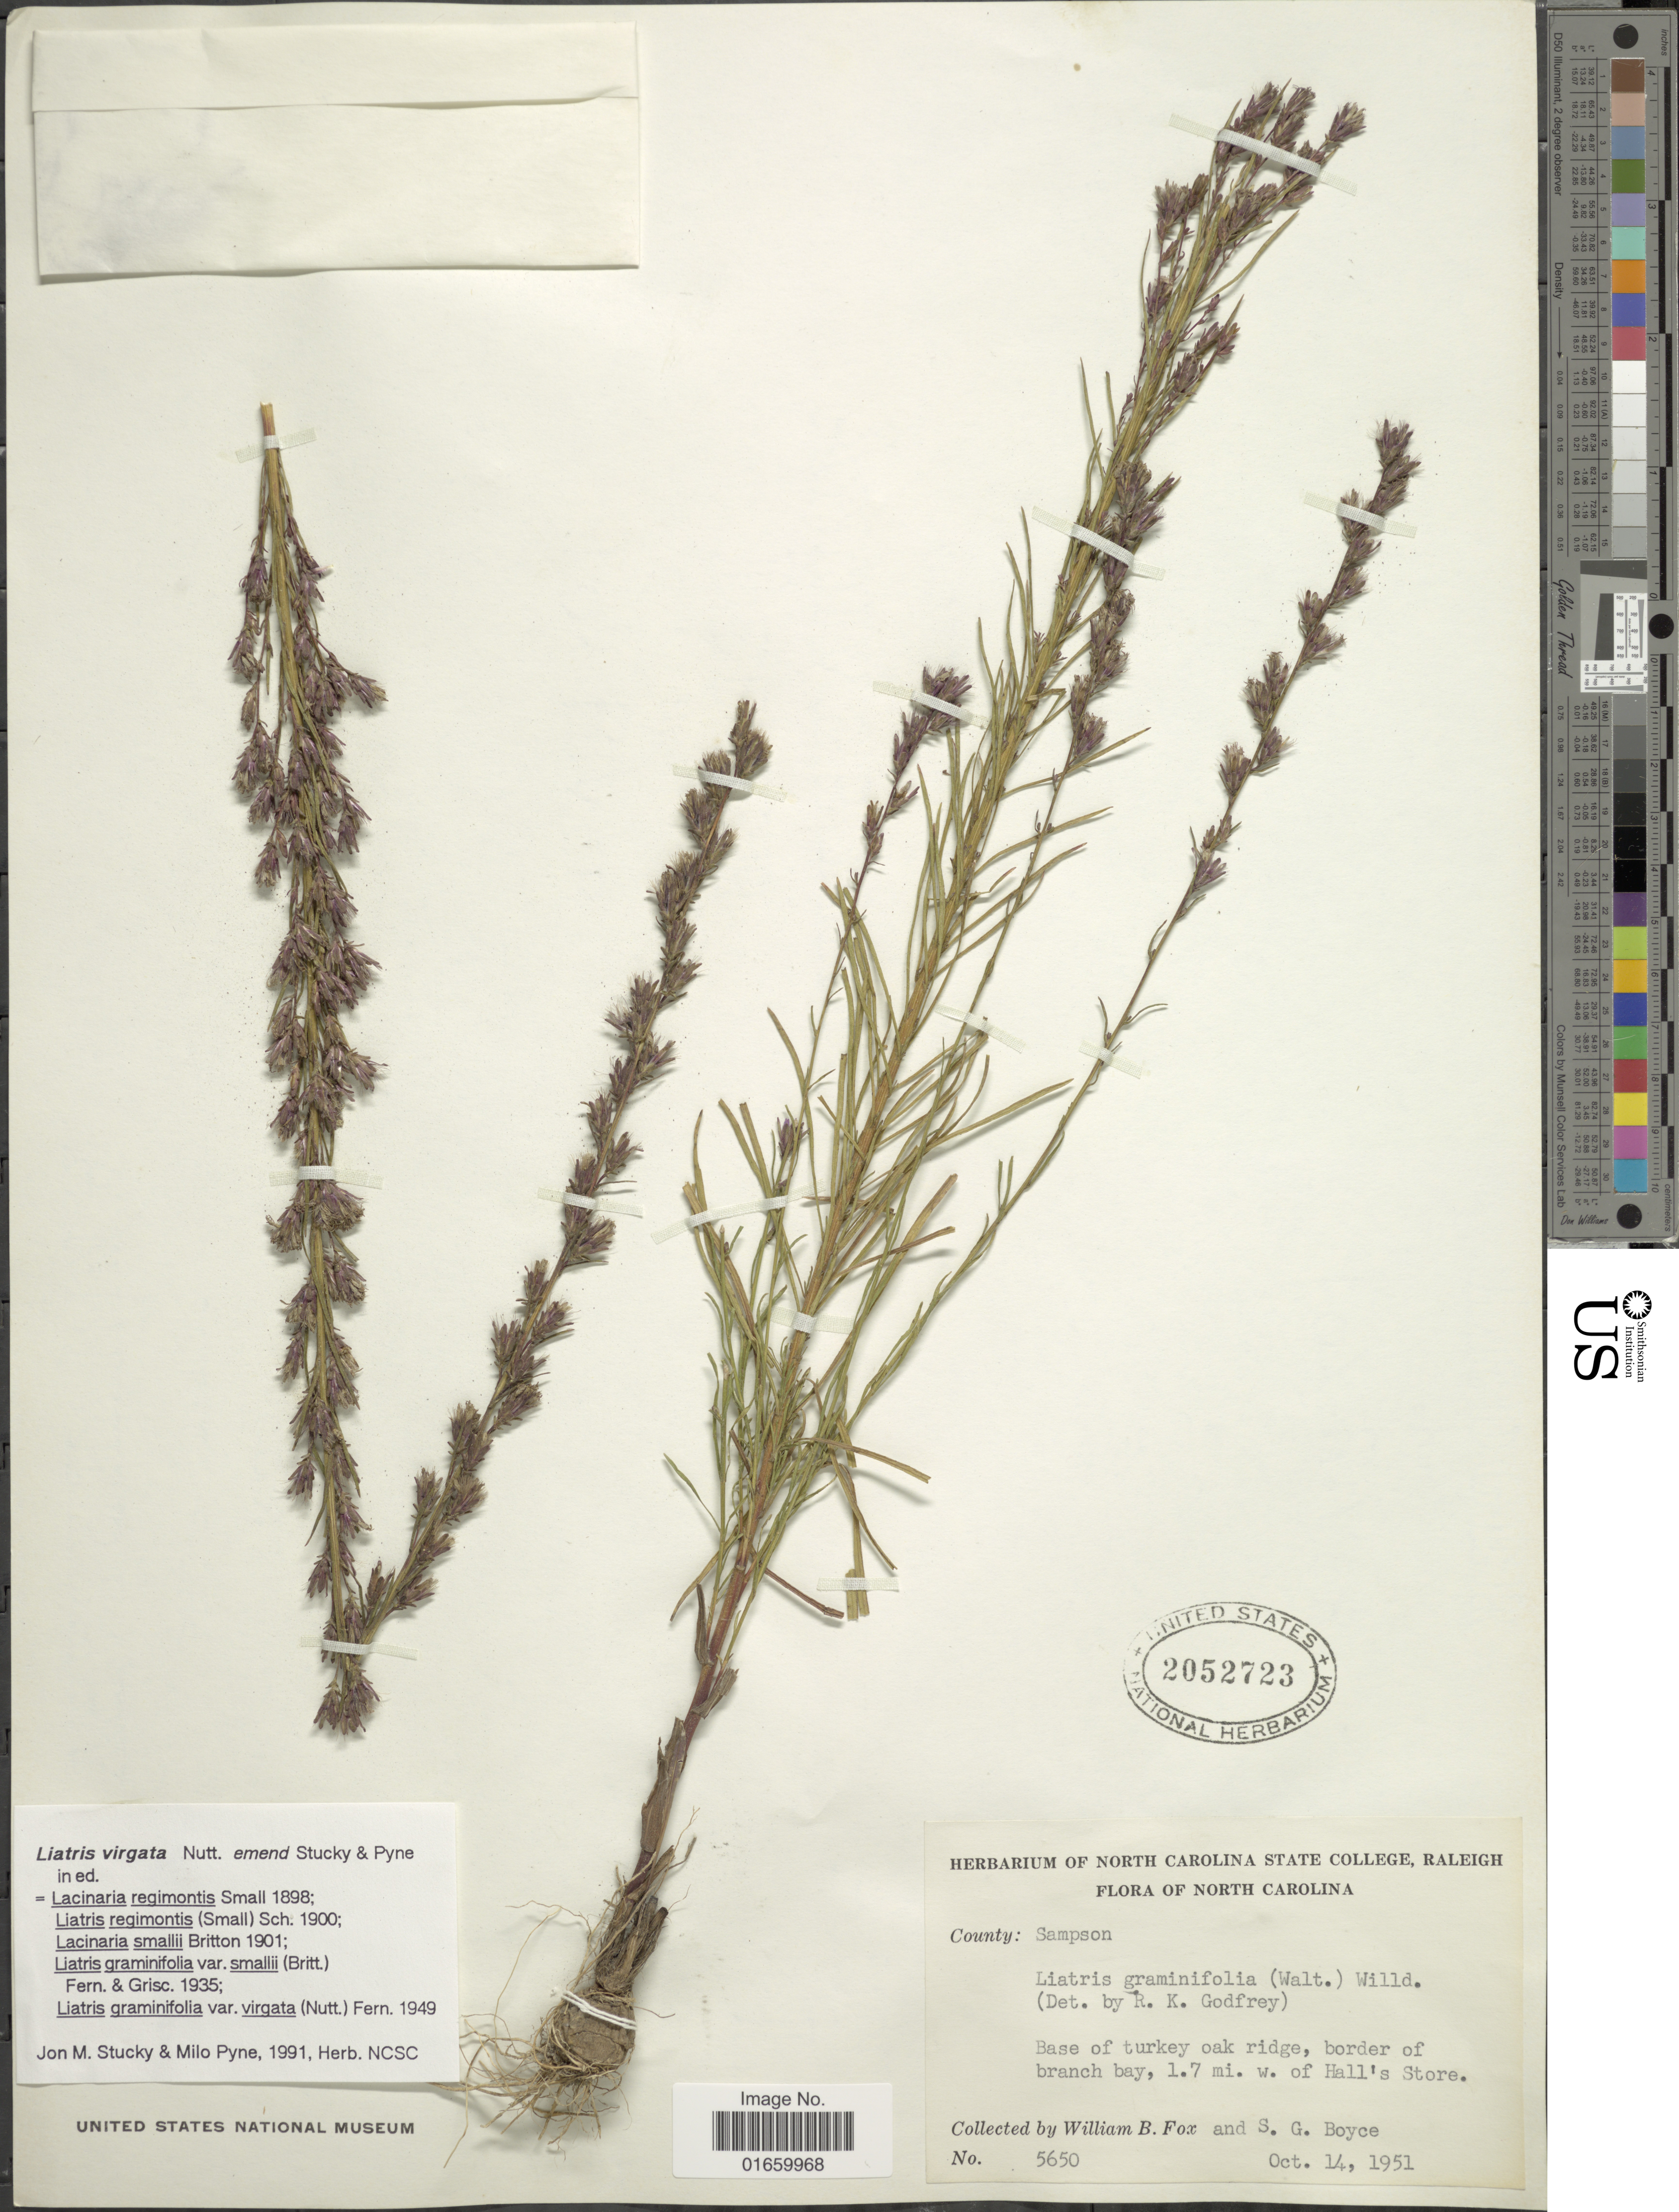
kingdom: Plantae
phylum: Tracheophyta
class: Magnoliopsida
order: Asterales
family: Asteraceae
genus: Liatris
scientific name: Liatris virgata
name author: Nutt.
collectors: W. B. Fox & S. Boyce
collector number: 2650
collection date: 1951-10-14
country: United States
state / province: North Carolina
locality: County: Sampson, Base of Turkey oak ridge, border of branch bay, 1.7 mi. w. of Hall's Store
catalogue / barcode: US 2052723